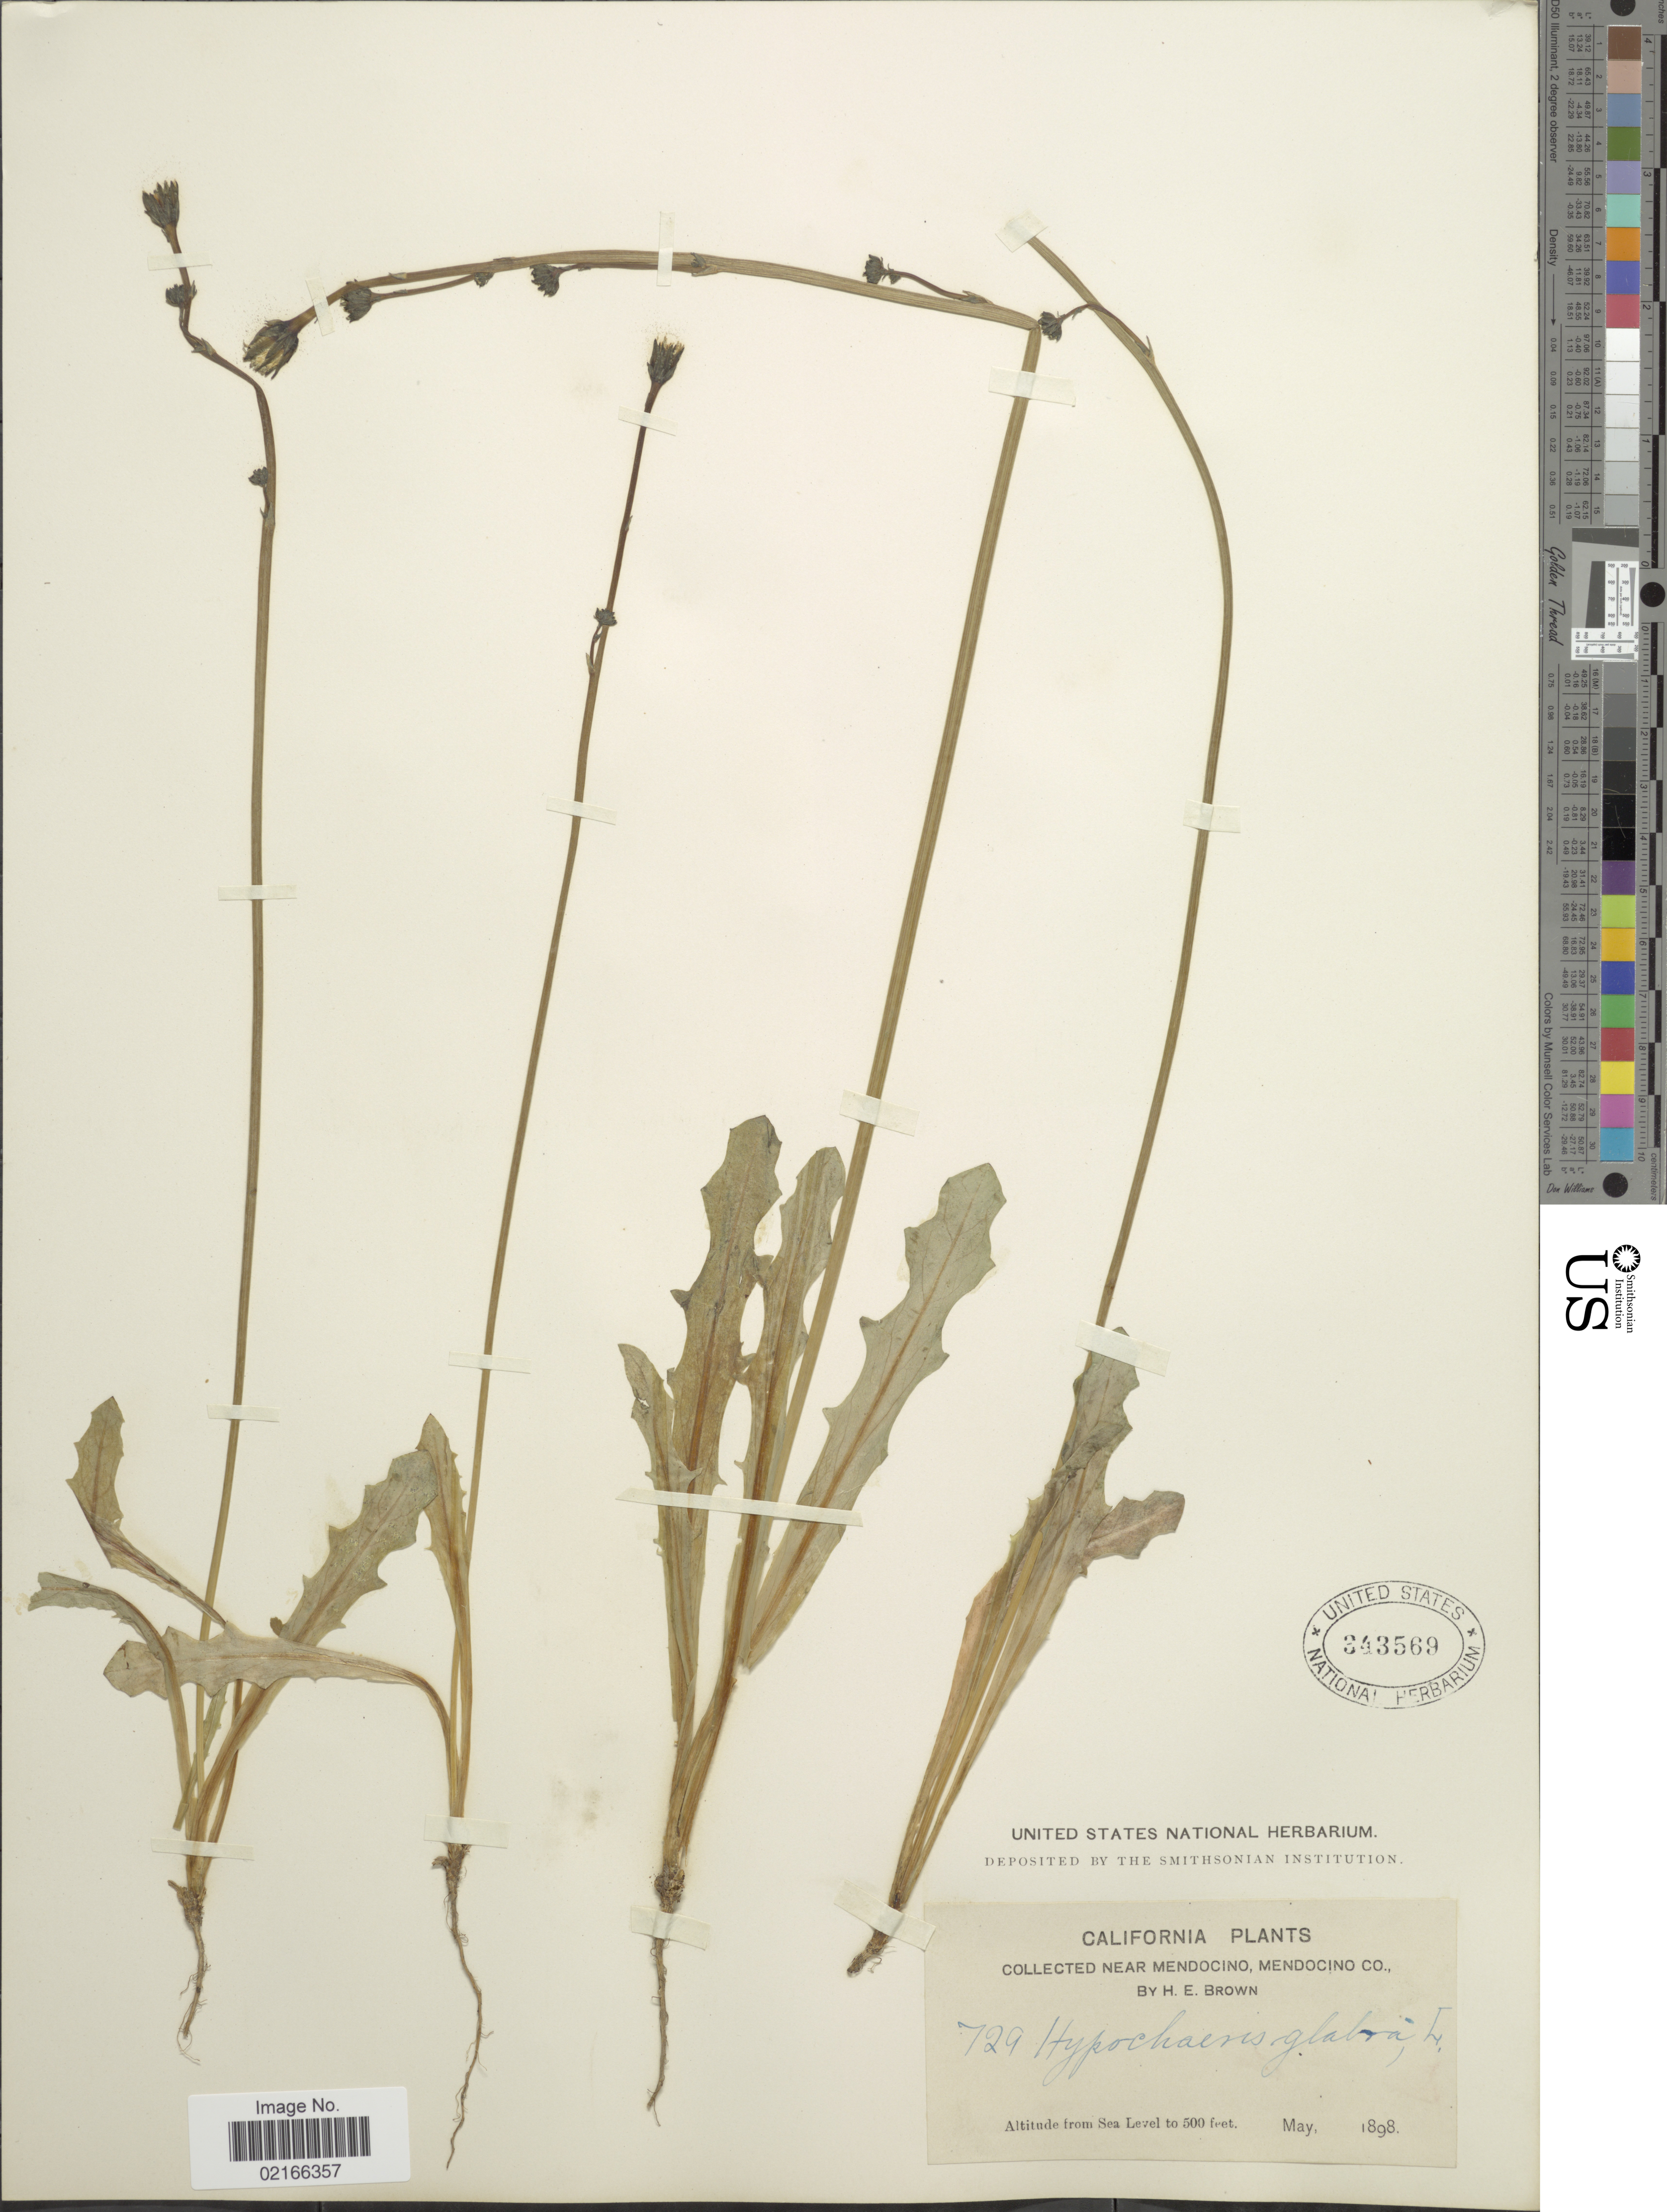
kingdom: Plantae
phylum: Tracheophyta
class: Magnoliopsida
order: Asterales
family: Asteraceae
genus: Hypochaeris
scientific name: Hypochaeris glabra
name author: L.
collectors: H. E. Brown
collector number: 729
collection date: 1898-05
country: United States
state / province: California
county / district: Mendocino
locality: Near Mendocino, Mendocino Co.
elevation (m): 0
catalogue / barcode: US 343569